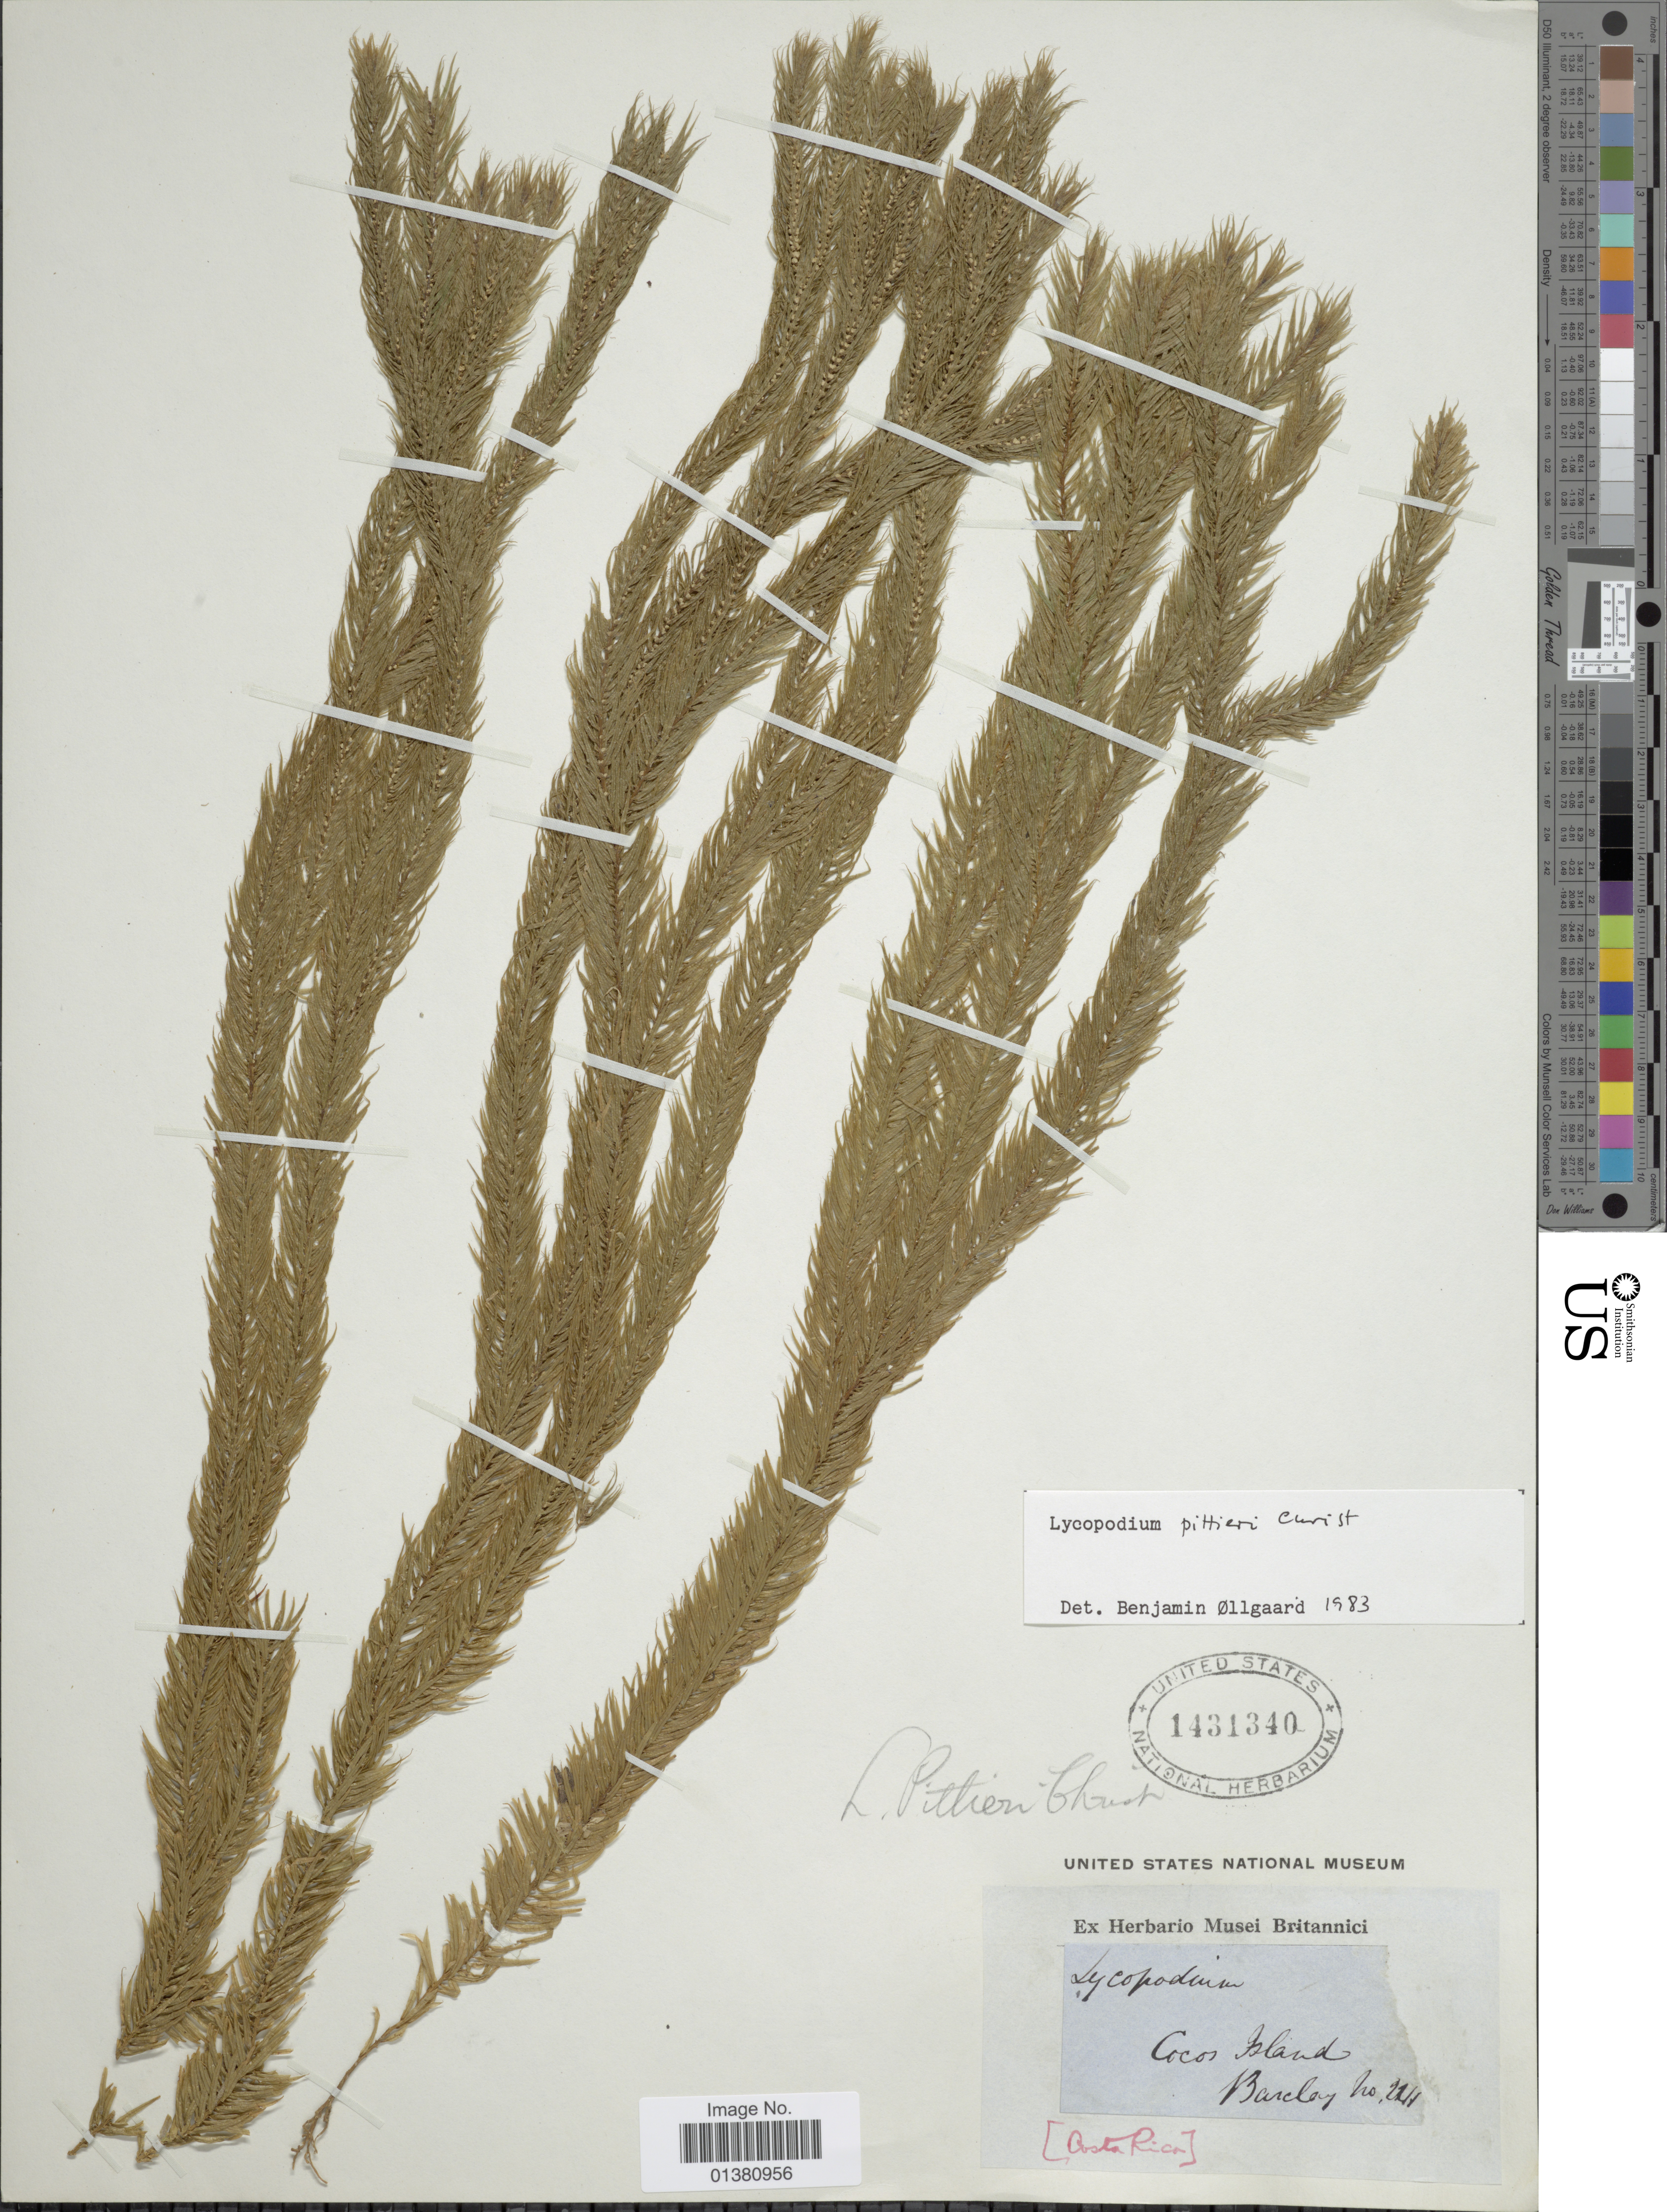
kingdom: Plantae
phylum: Tracheophyta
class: Lycopodiopsida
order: Lycopodiales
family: Lycopodiaceae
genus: Phlegmariurus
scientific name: Phlegmariurus pittieri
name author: (Christ) B. Øllg.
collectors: -- Barclay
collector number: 2211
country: Costa Rica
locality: Cocos Island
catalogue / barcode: US 1431340